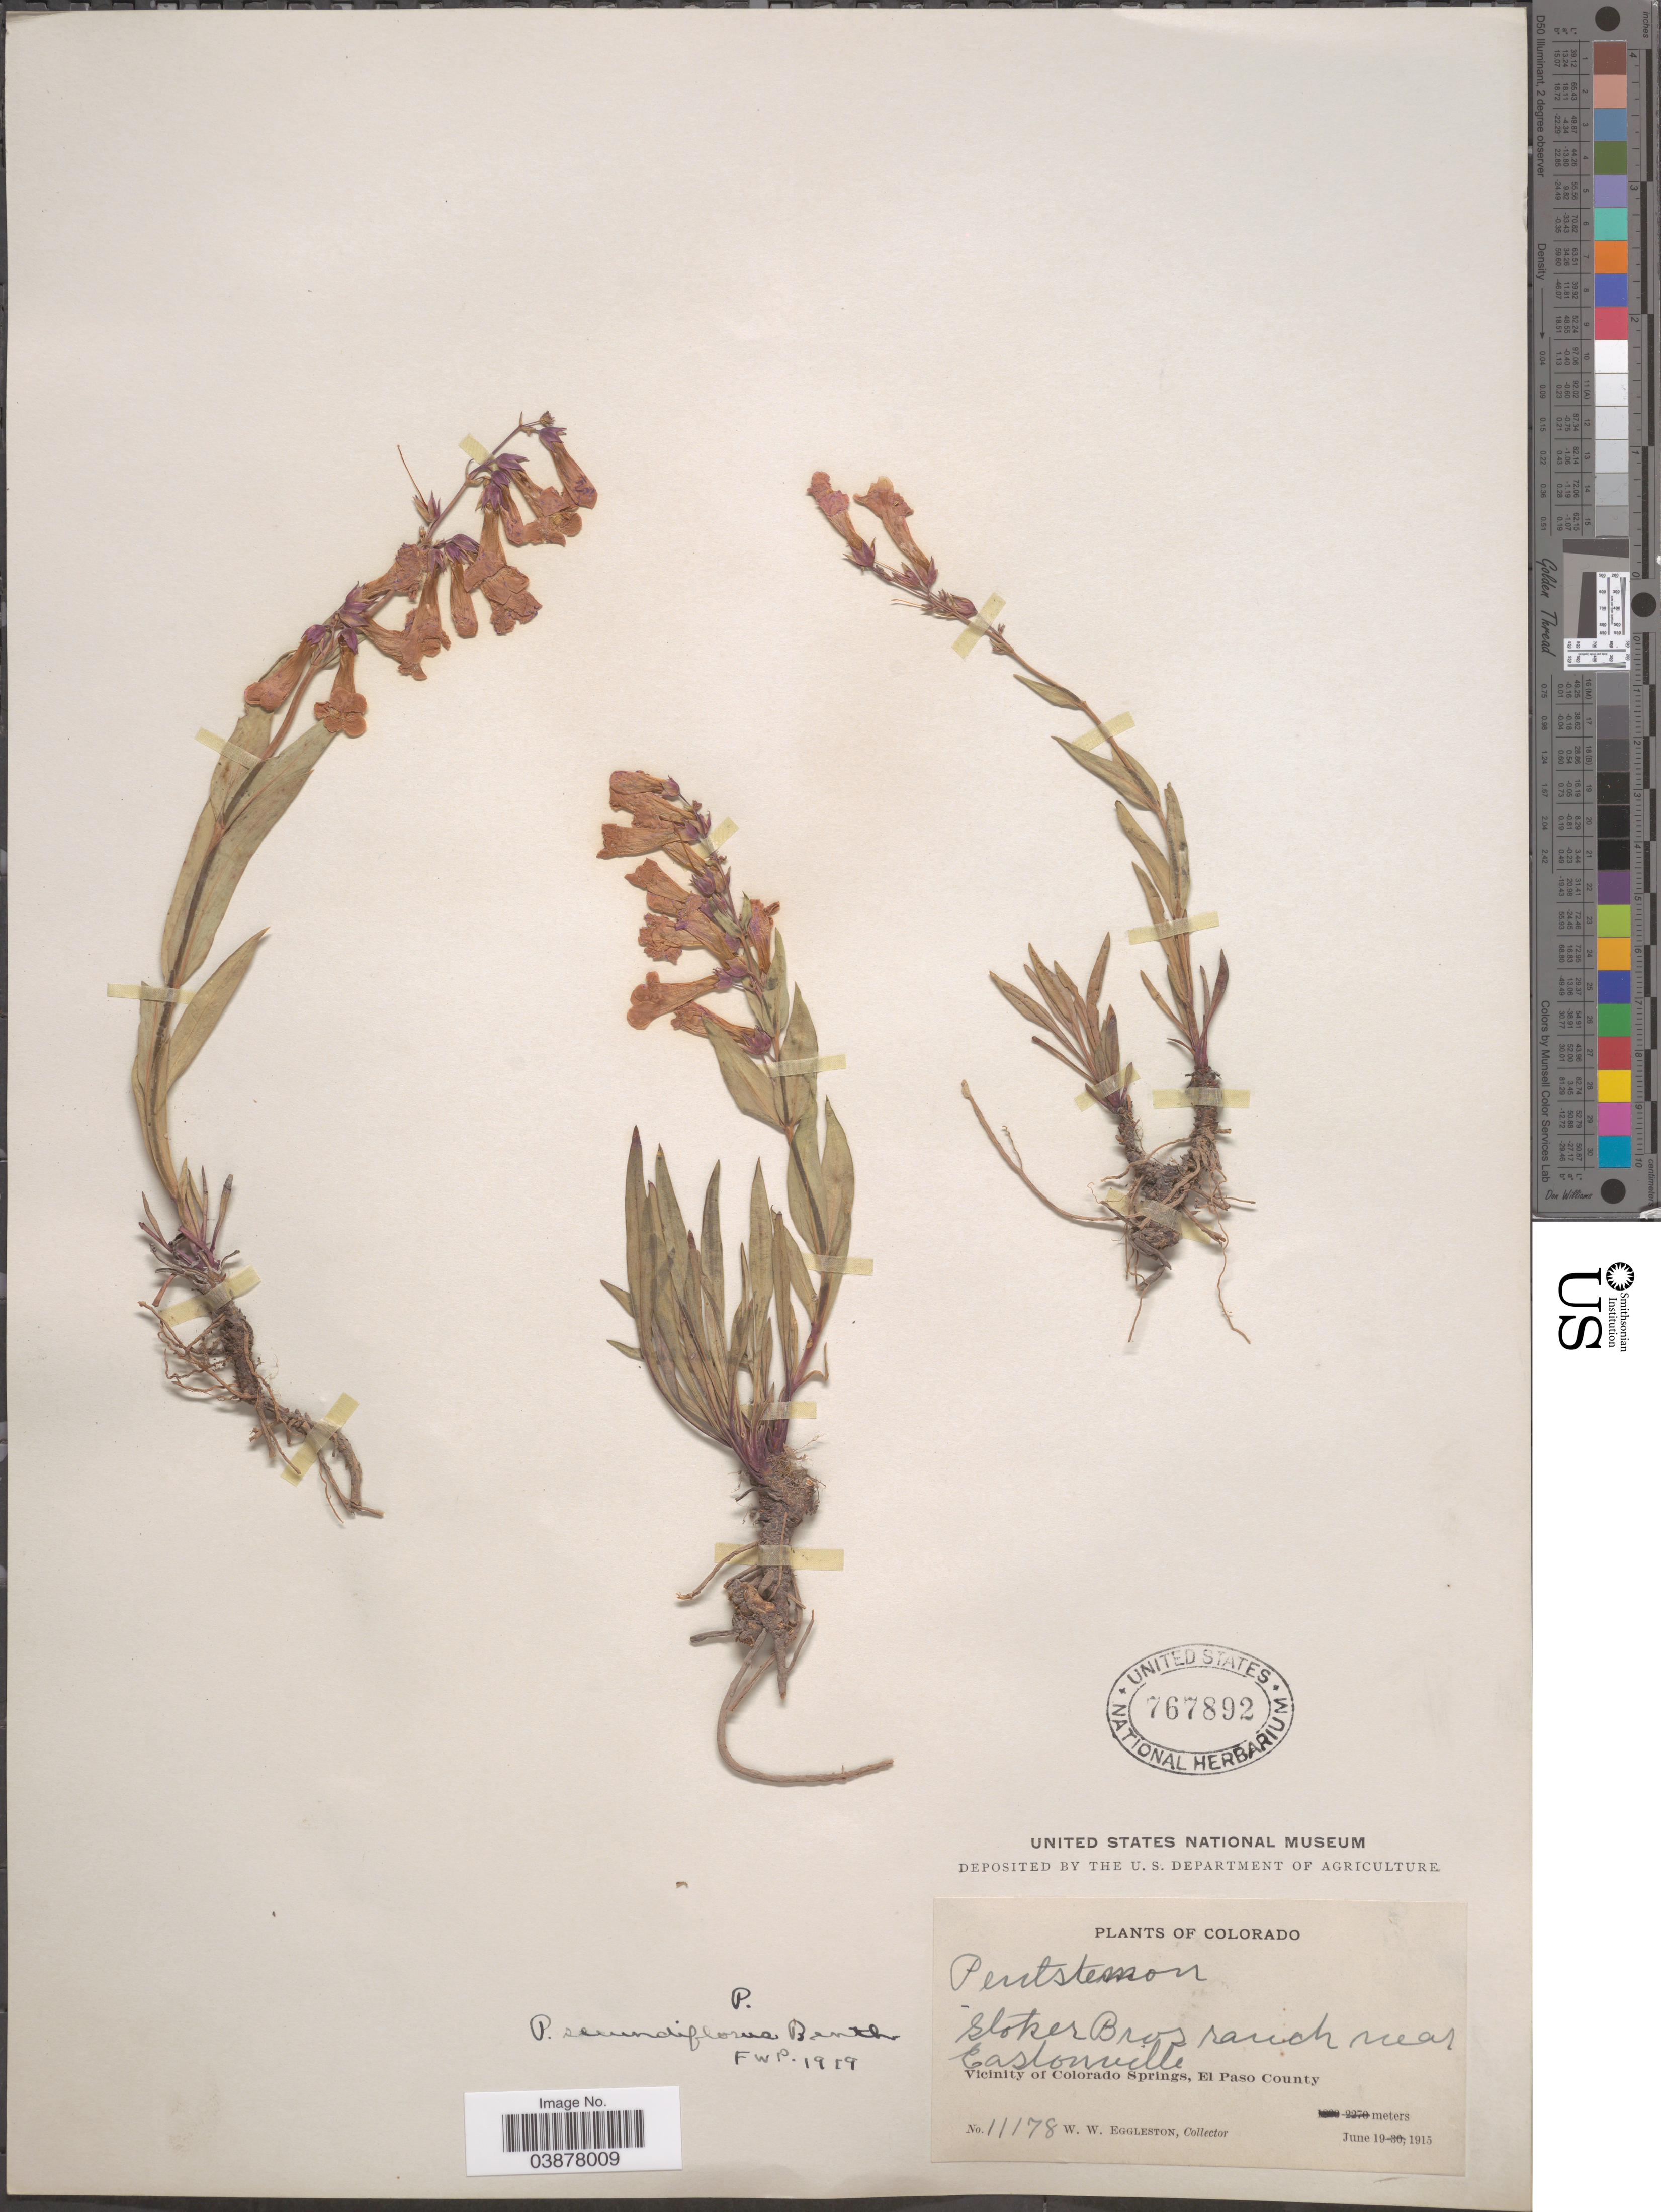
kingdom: Plantae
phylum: Tracheophyta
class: Magnoliopsida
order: Lamiales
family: Plantaginaceae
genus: Penstemon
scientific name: Penstemon secundiflorus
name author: Benth.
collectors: W. W. Eggleston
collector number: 11178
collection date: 1915-06-19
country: United States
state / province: Colorado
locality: Stoker Bros ranch near Eastonville. Vicinity of Colorado Springs, El Paso County.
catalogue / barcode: US 767892